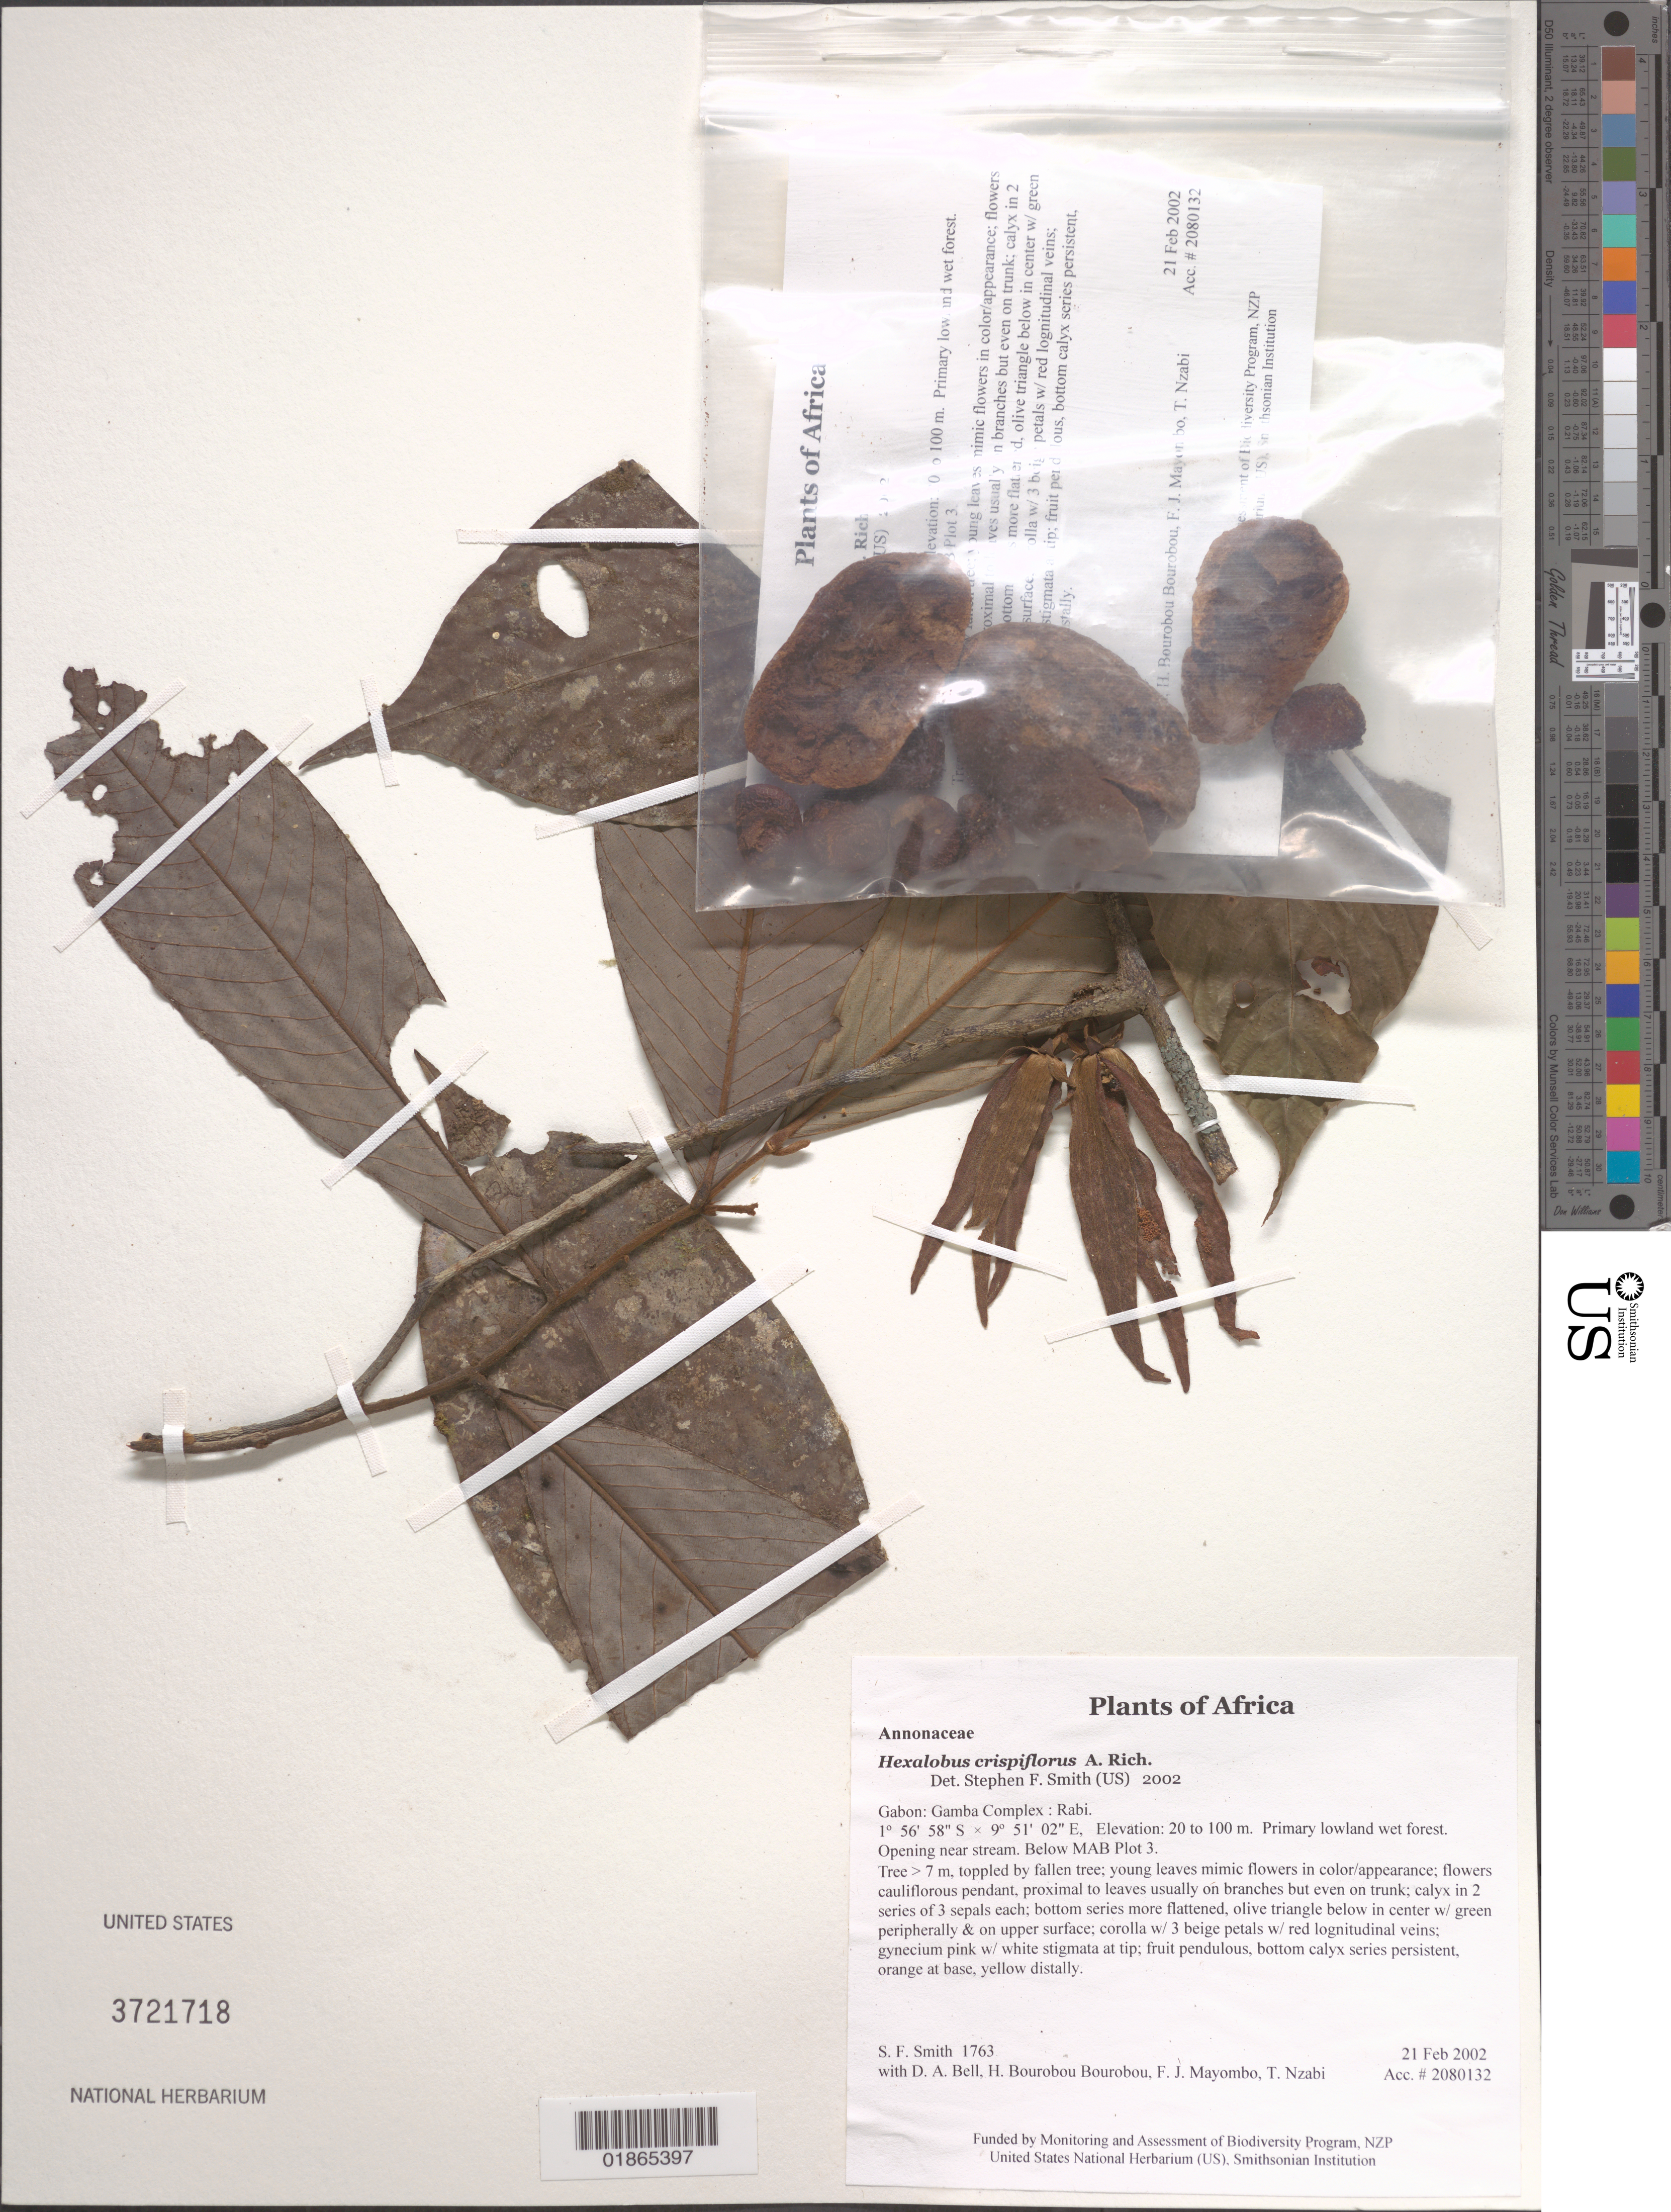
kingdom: Plantae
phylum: Tracheophyta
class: Magnoliopsida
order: Magnoliales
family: Annonaceae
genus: Hexalobus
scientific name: Hexalobus crispiflorus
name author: A. Rich.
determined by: Smith, Stephen F., (US), NMNH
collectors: S.F. Smith, D. A. Bell, H. Bourobou Bourobou & F. J. Mayombo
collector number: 1763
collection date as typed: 21 Feb 2002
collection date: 2002-02-21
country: Gabon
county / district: Gamba Complex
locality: Rabi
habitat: Primary lowland wet forest. Opening near stream. Below MAB Plot 3.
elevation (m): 20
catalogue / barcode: US 3721718